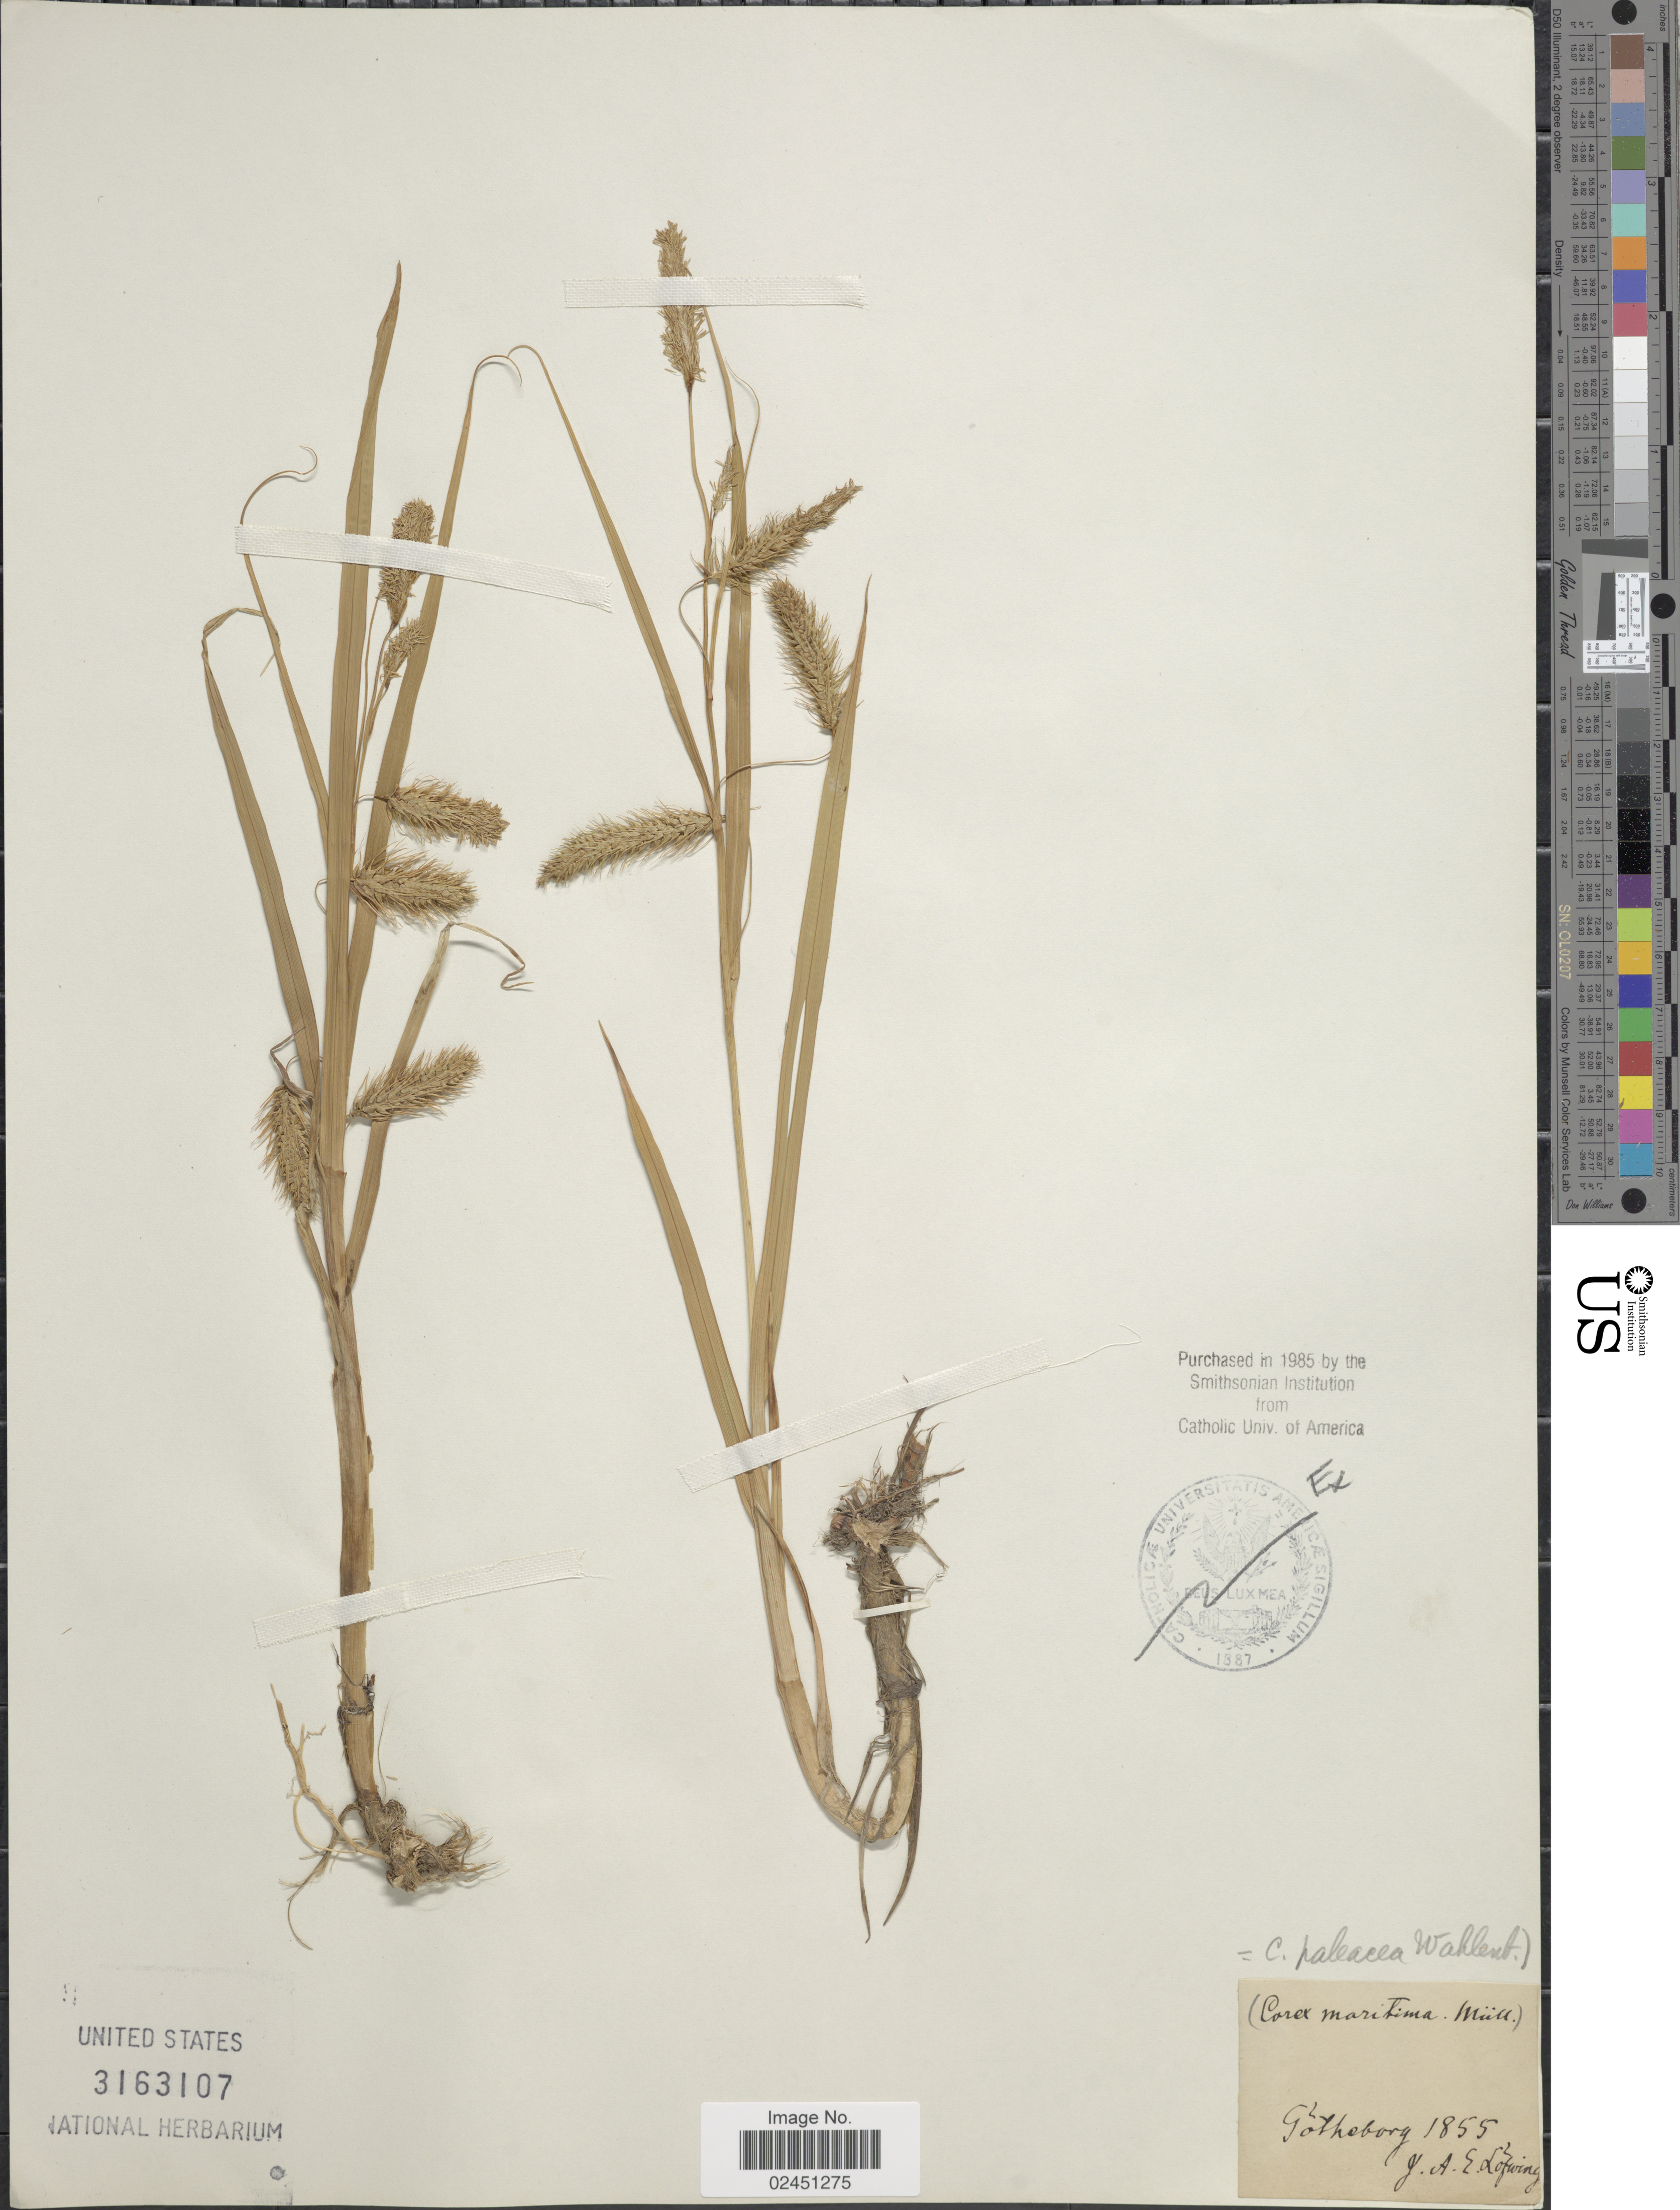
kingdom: Plantae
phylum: Tracheophyta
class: Liliopsida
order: Poales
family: Cyperaceae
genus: Carex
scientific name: Carex paleacea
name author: Schreb. ex Wahlenb.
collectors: J. Löfwing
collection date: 1855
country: Sweden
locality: Götheborg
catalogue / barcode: US 3163107